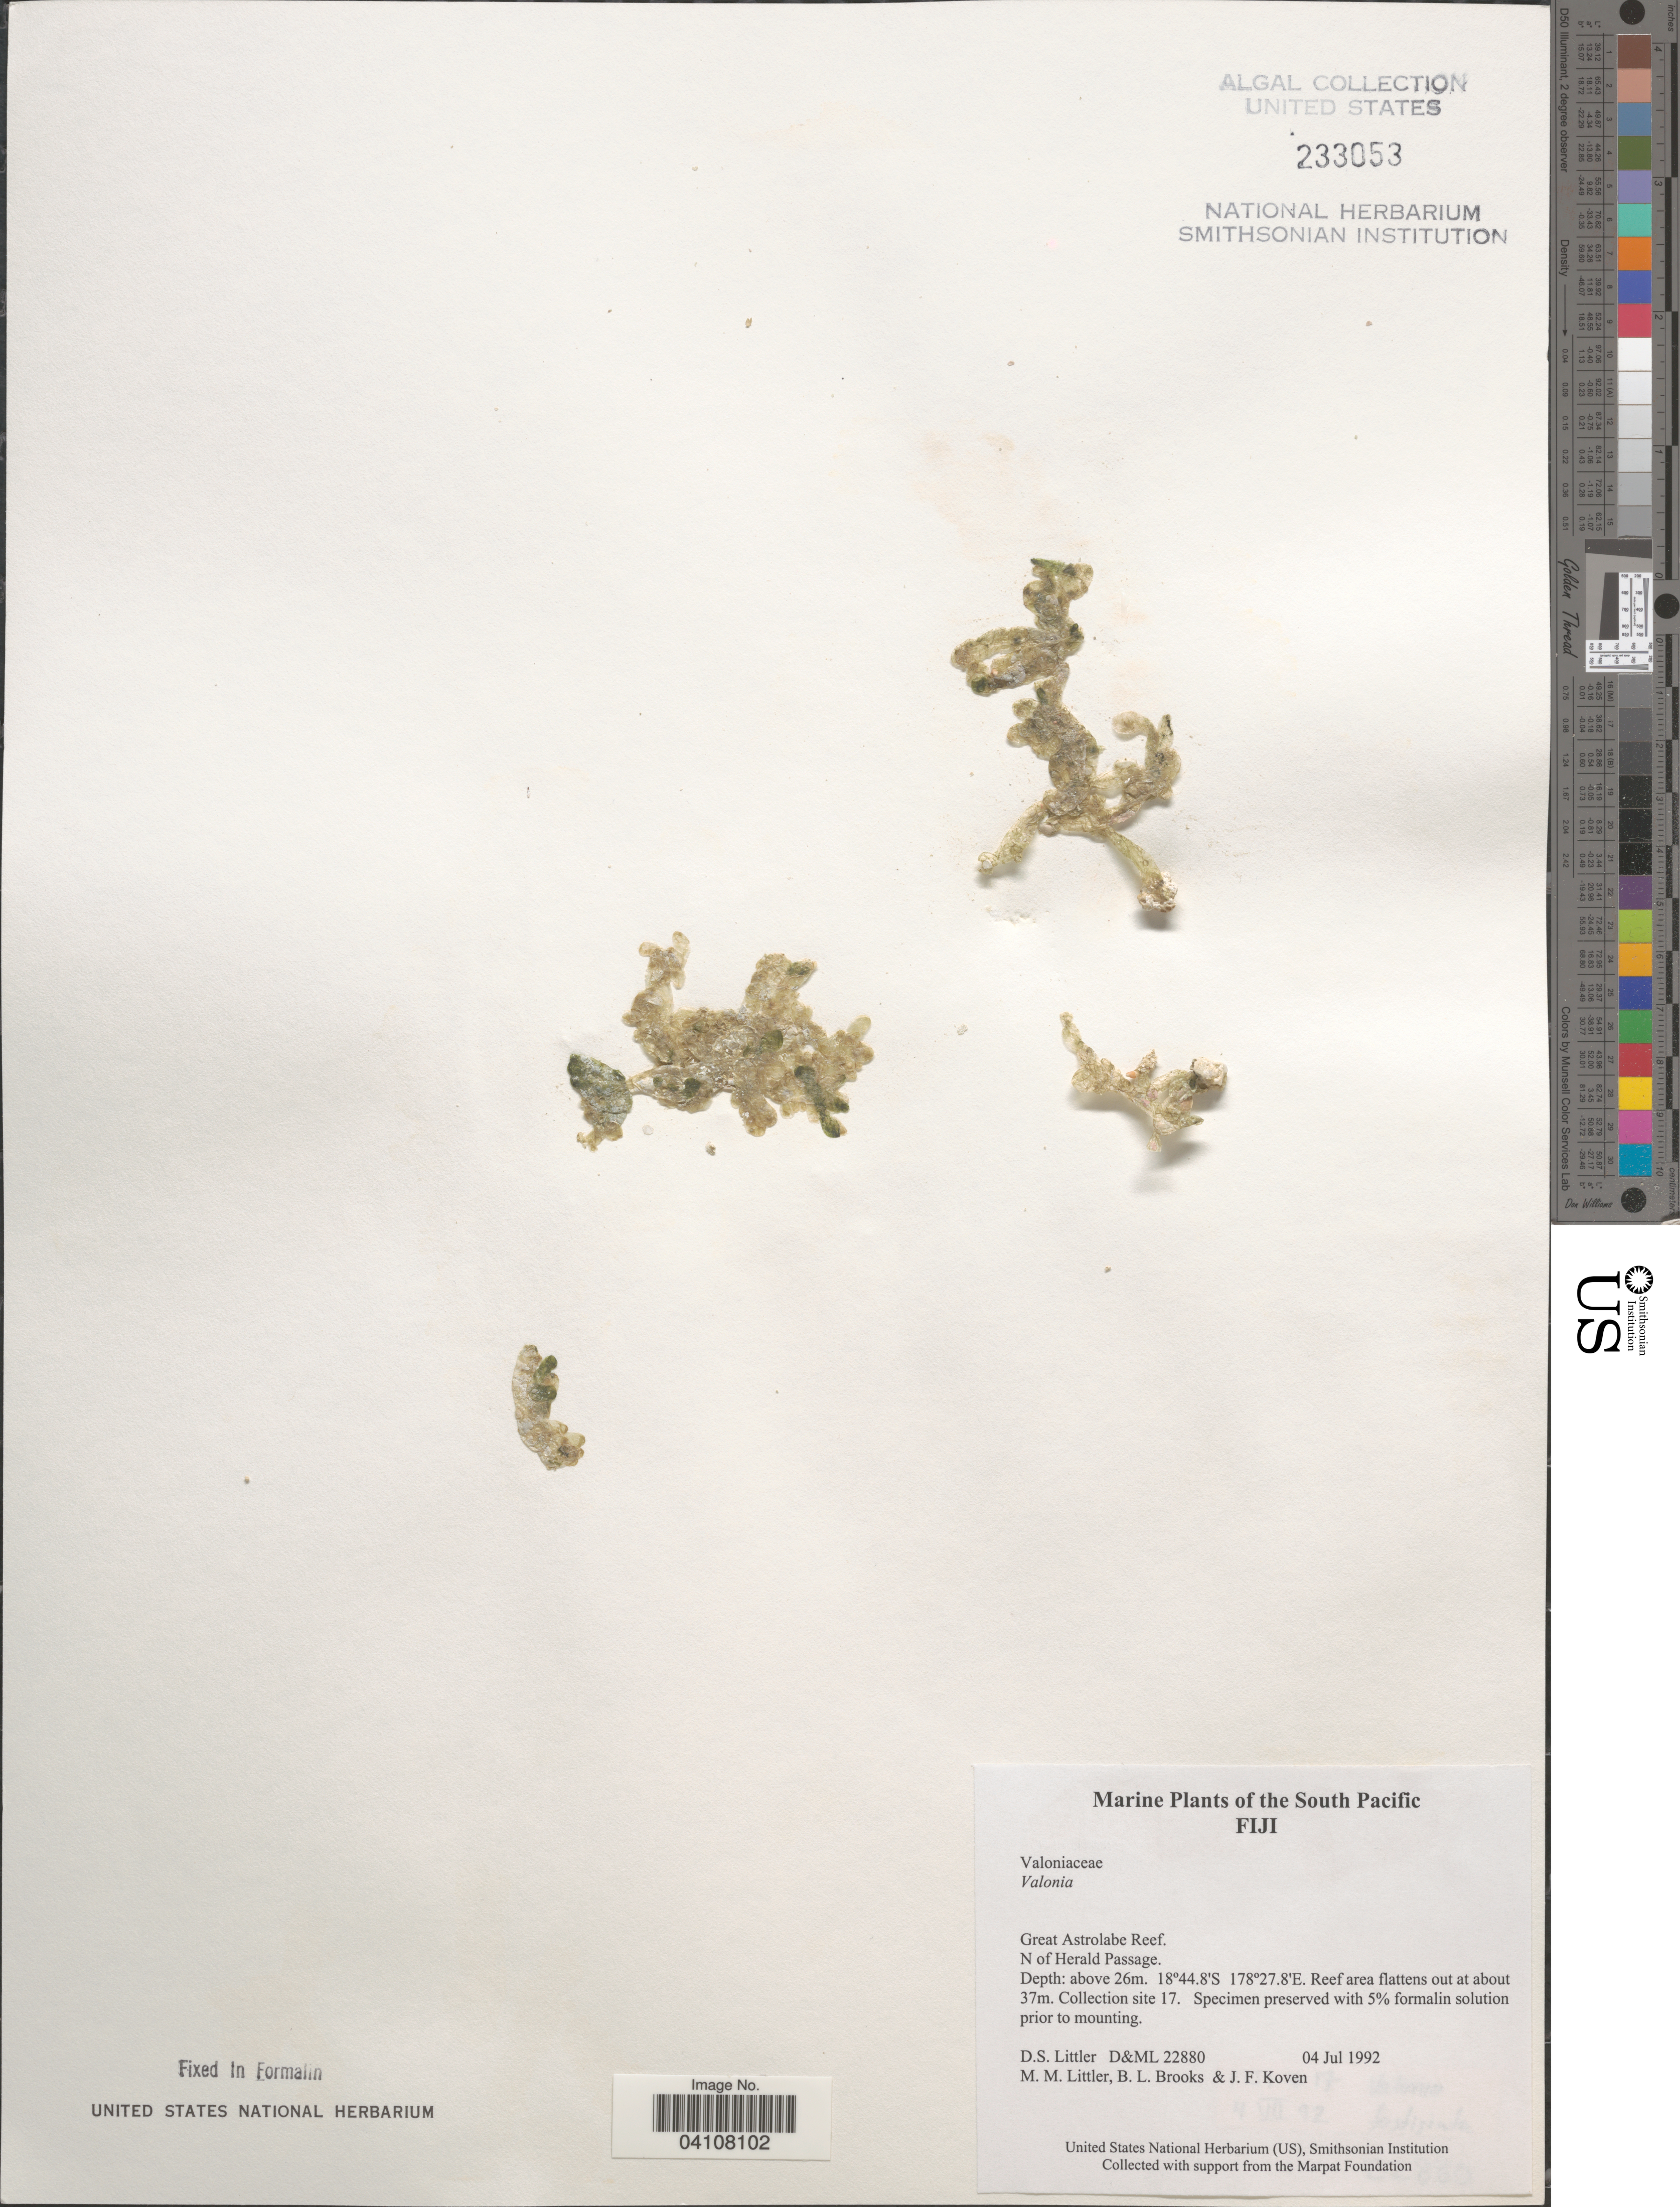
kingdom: Plantae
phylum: Chlorophyta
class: Ulvophyceae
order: Siphonocladales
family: Valoniaceae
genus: Valonia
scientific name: Valonia sp.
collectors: D. S. Littler, B. Brooks & J. Koven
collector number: D&ML22880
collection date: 1992-07-04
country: Fiji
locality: The South Pacific. Great Astrolabe Reef. N of Herald Passage. Collection site 17.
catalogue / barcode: US 233053